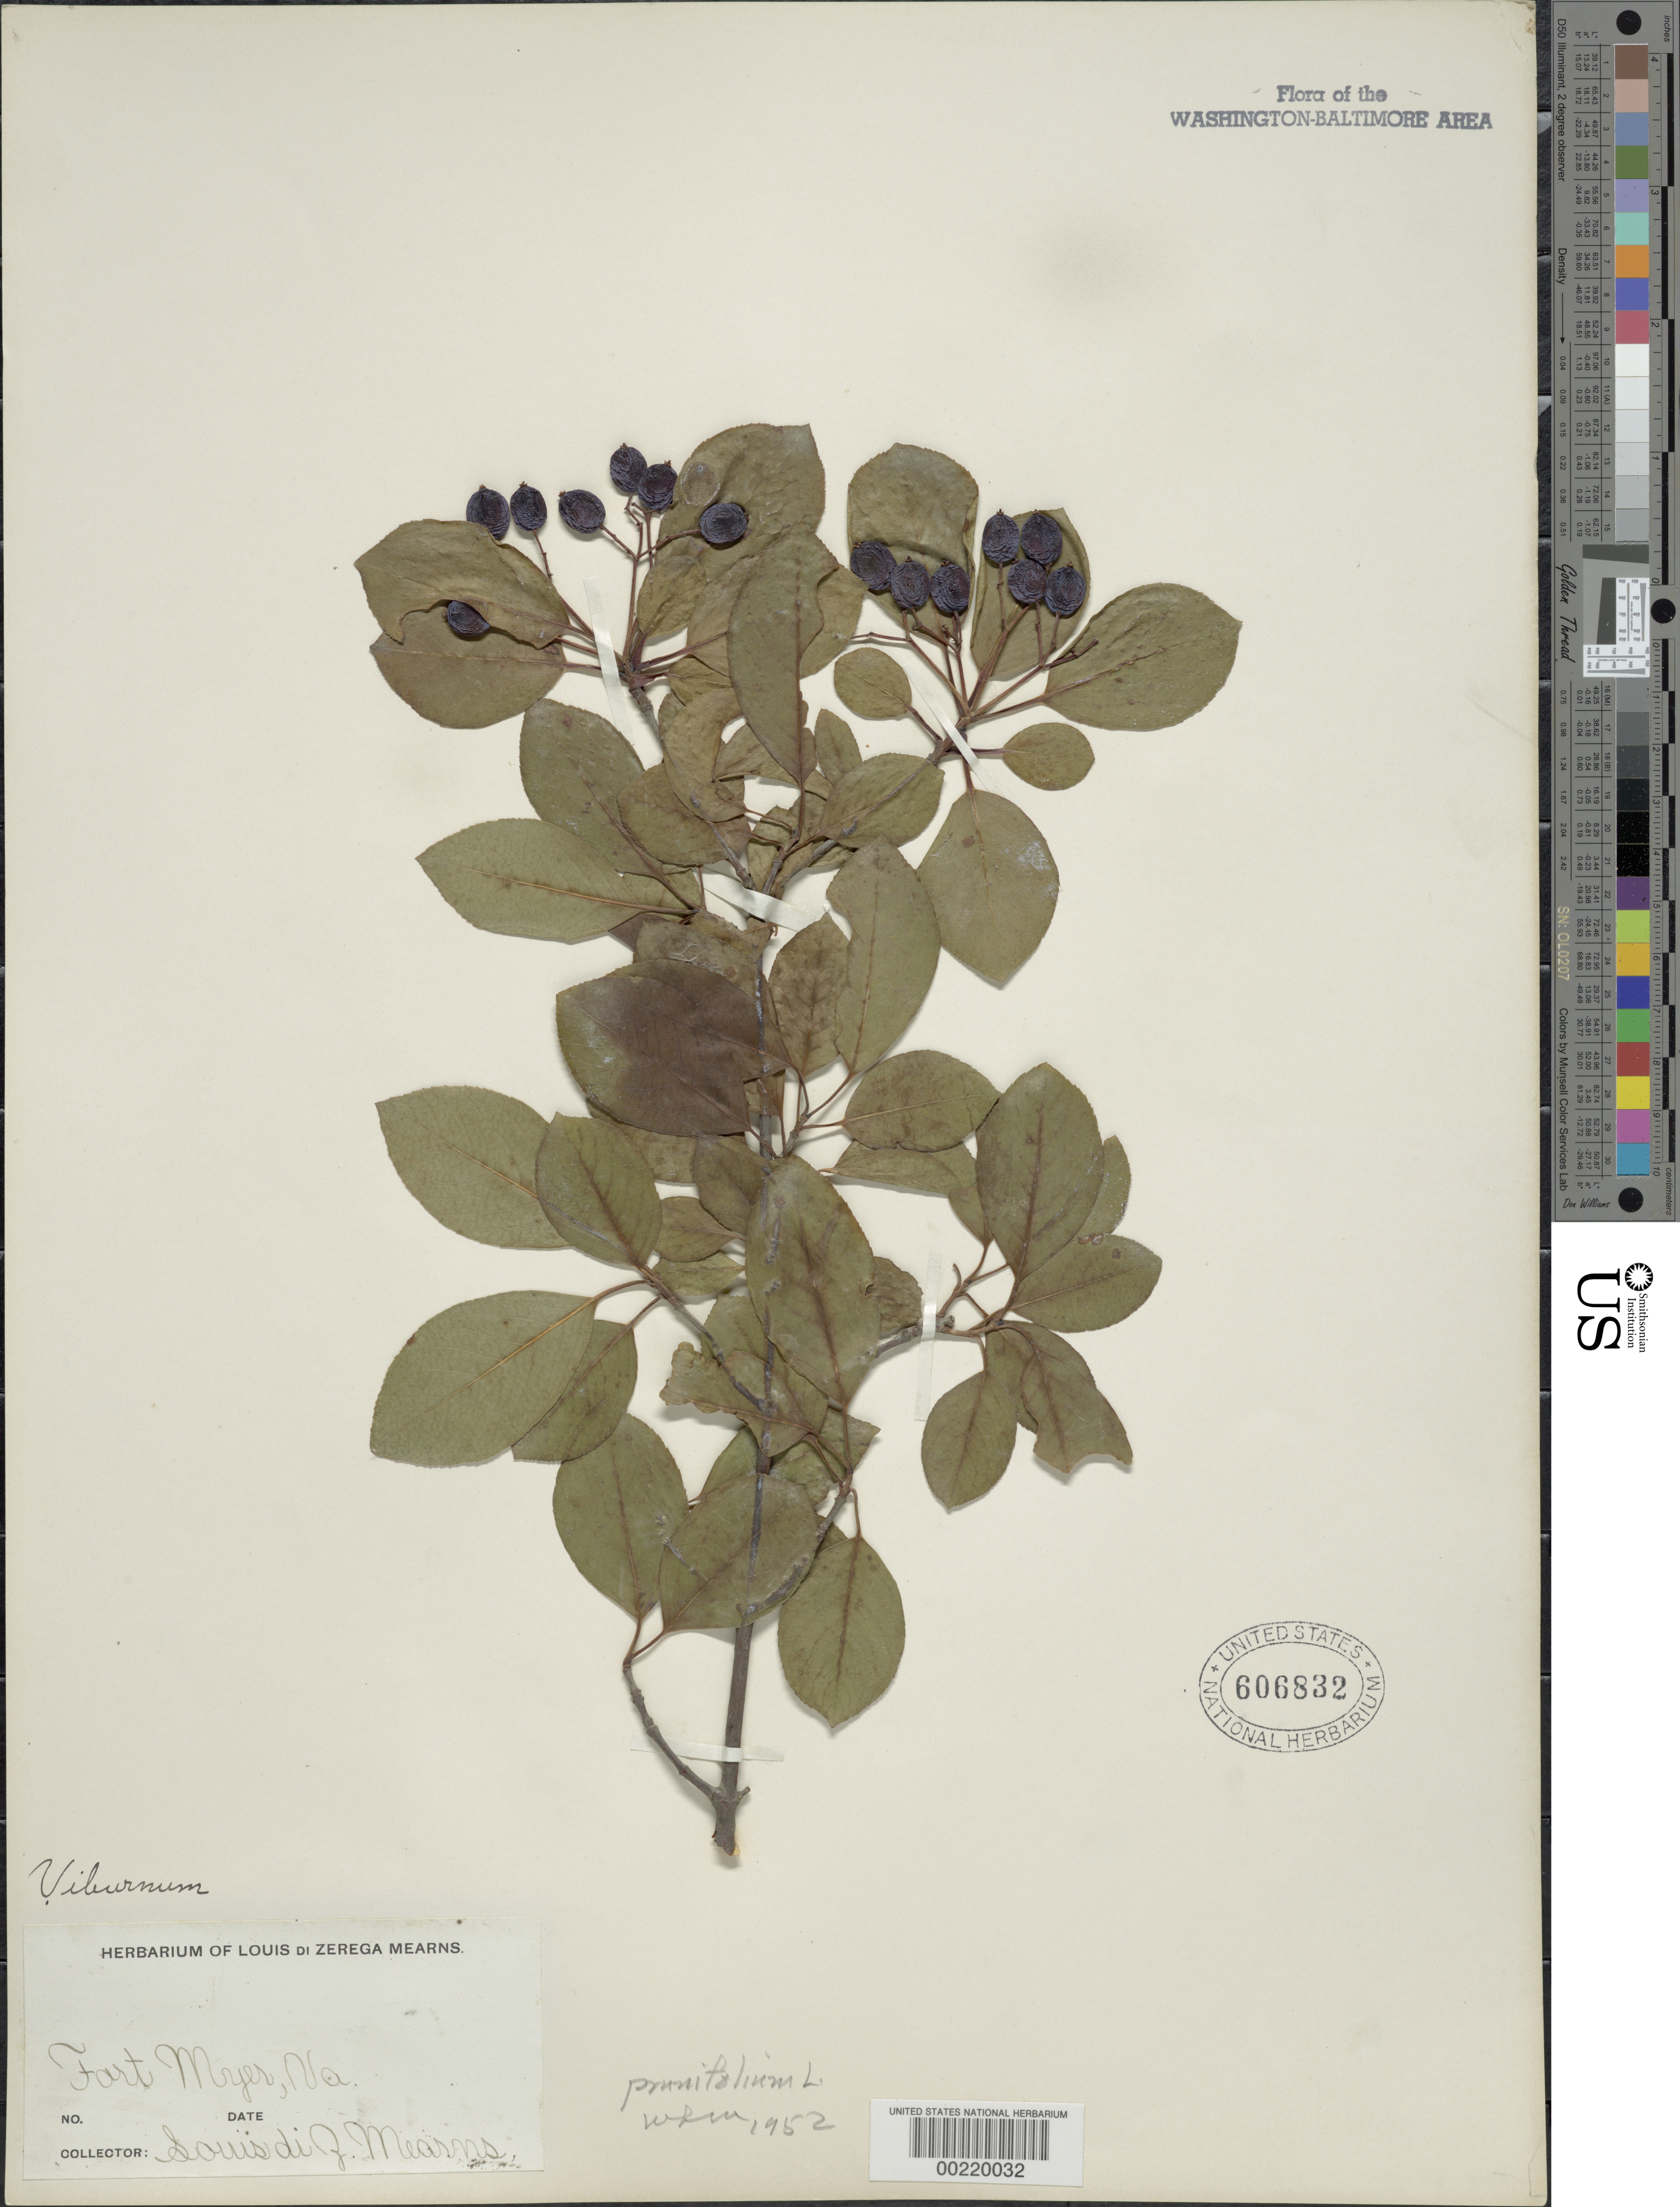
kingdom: Plantae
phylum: Tracheophyta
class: Magnoliopsida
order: Dipsacales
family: Viburnaceae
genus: Viburnum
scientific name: Viburnum prunifolium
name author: L.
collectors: L. D. Mearns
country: United States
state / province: Virginia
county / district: Arlington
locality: Ft. Myer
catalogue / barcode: US 606832